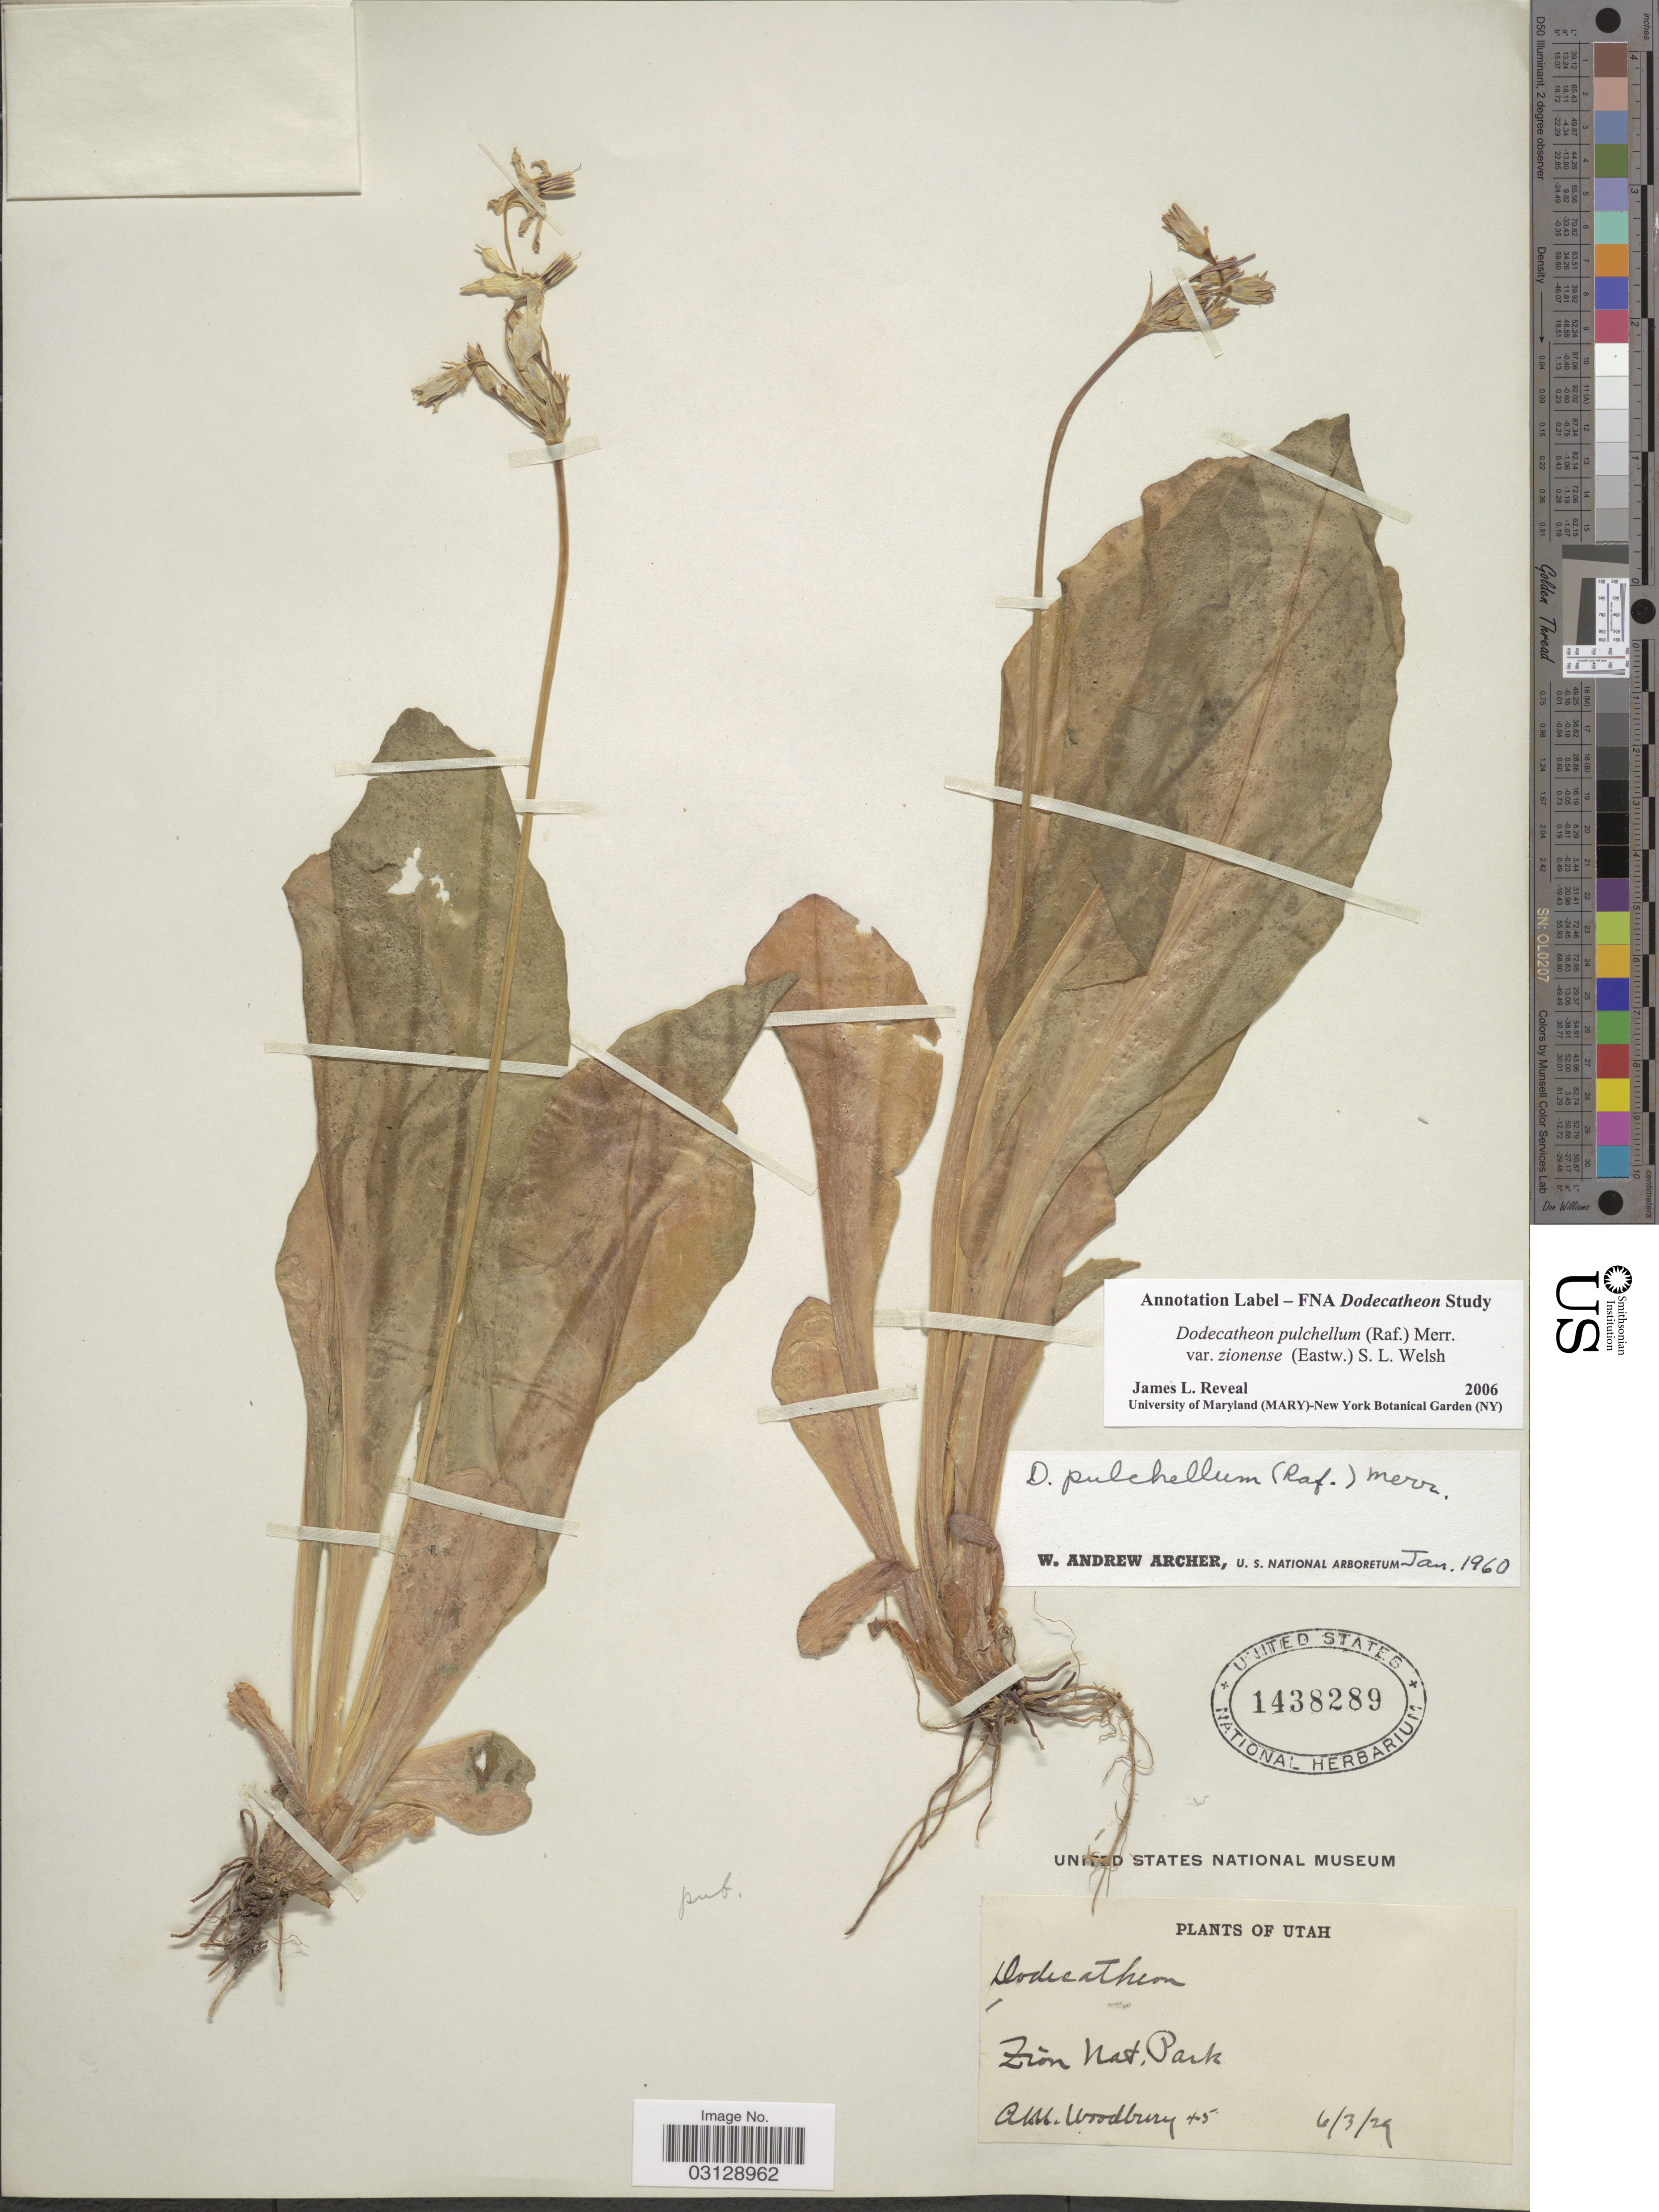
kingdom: Plantae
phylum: Tracheophyta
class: Magnoliopsida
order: Ericales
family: Primulaceae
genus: Dodecatheon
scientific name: Dodecatheon pulchellum var. zionense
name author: (Eastw.) Welsh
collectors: A. M. Woodbury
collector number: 45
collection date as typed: Transcribed d/m/y: 3/6/29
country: United States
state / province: Utah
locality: Zion Nat. Park.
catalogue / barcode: US 1438289